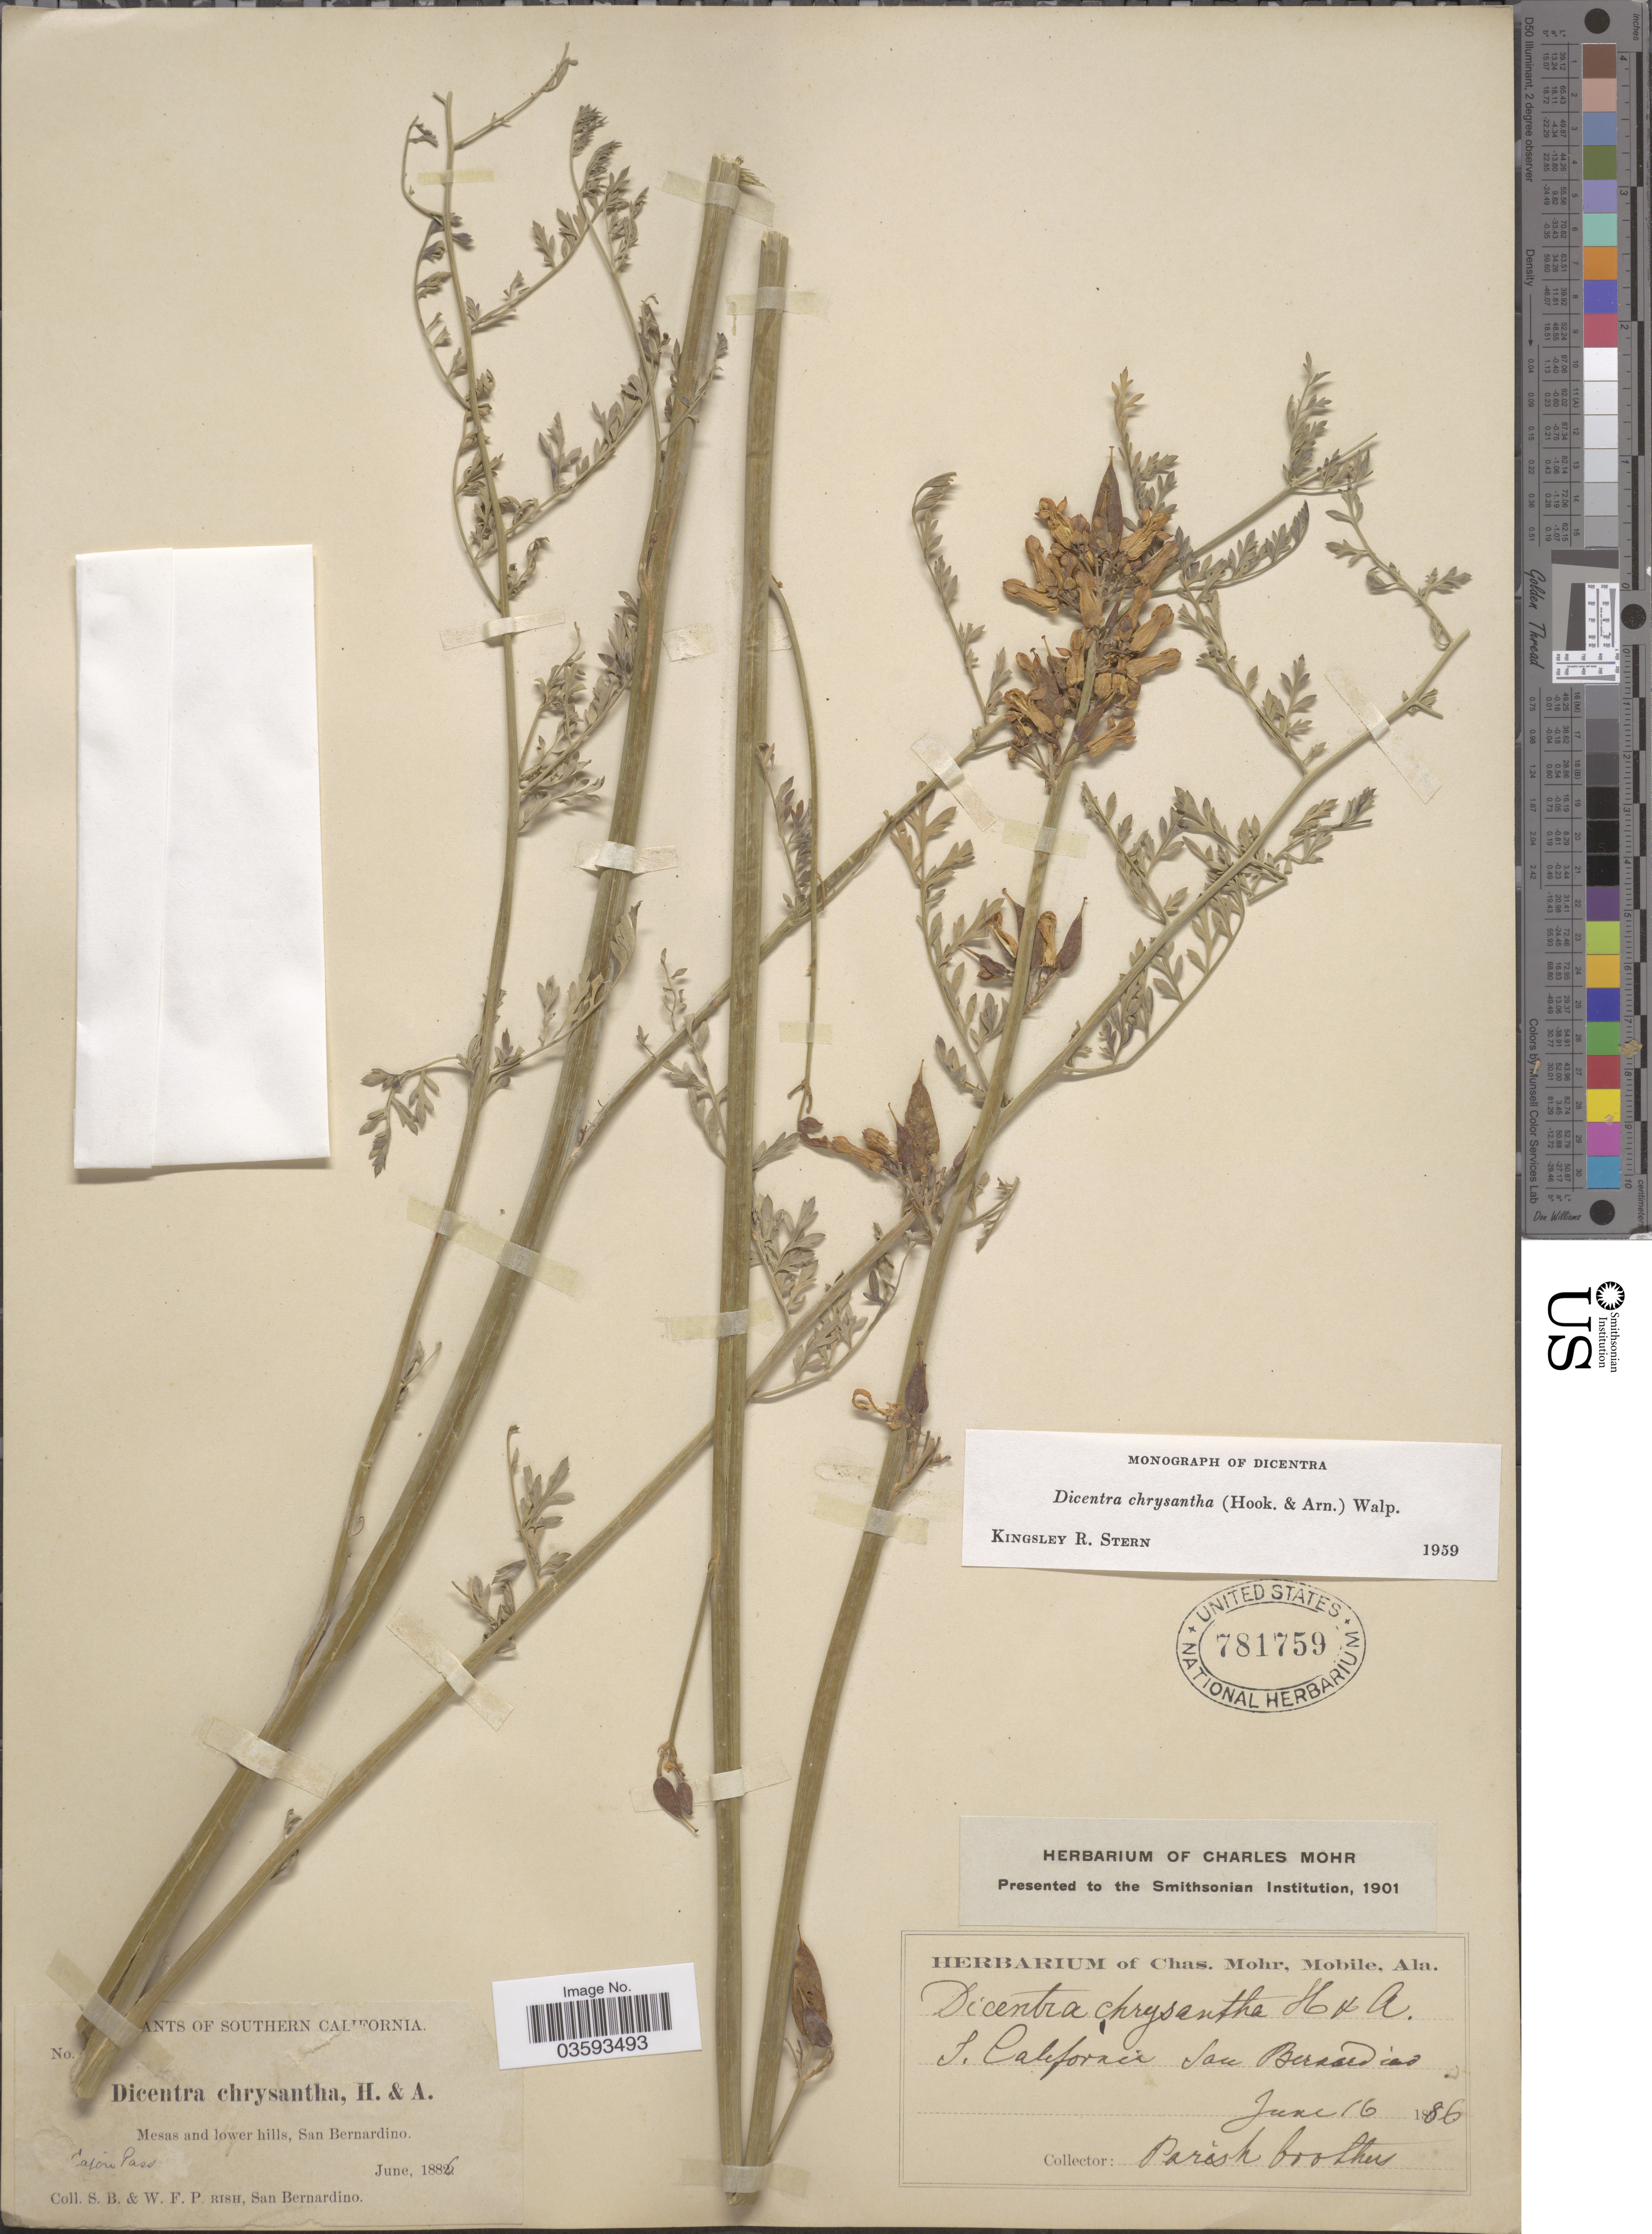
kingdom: Plantae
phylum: Tracheophyta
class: Magnoliopsida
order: Ranunculales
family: Papaveraceae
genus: Ehrendorferia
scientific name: Ehrendorferia chrysantha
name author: (Hook. & Arn.) Rylander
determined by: Strong, M. T., (US), Smithsonian Institution - National Museum of Natural History (UNITED STATES)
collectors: S. B. Parish & W. F. Parish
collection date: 1886-06-16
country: United States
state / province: California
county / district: San Bernardino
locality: Southern California. Mesas and lower hills, San Bernardino. Cajon Pass.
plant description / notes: Corrected "Caferi Pass" to "Cajon Pass."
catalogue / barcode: US 781759